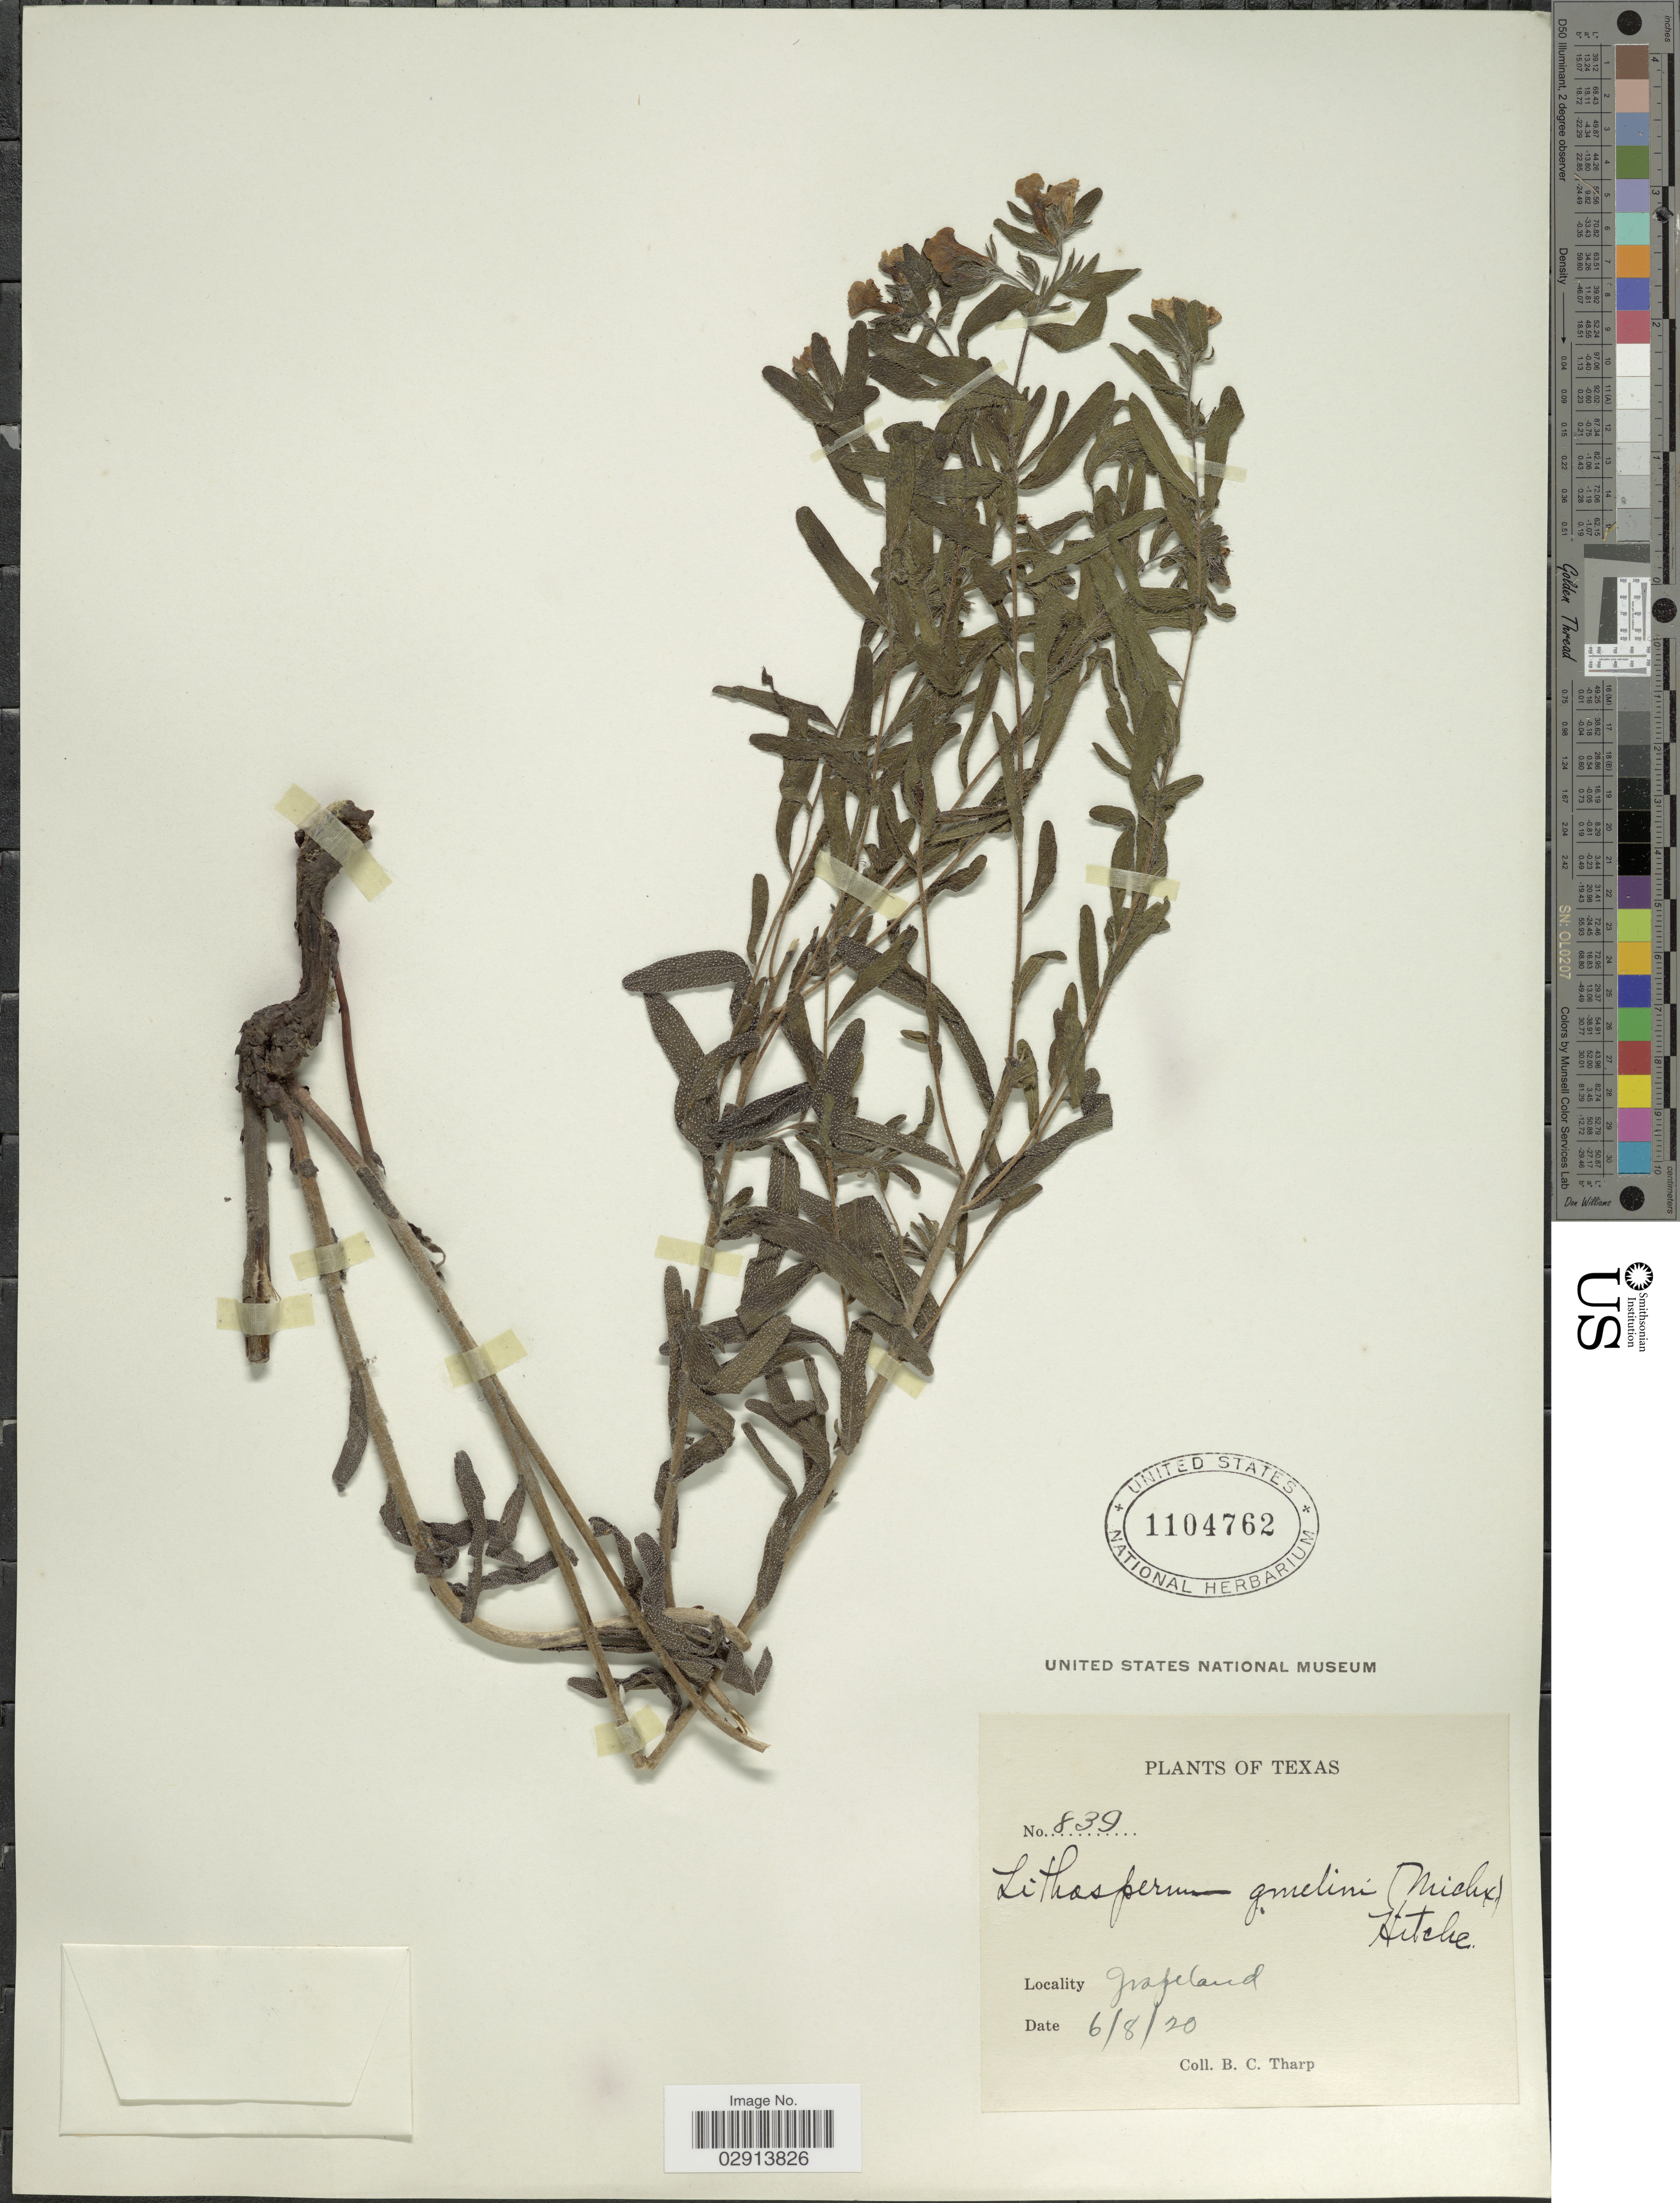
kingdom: Plantae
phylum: Tracheophyta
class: Magnoliopsida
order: Boraginales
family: Boraginaceae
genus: Lithospermum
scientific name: Lithospermum caroliniense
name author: (J.F. Gmel.) MacMill.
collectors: B. C. Tharp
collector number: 839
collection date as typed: Transcribed d/m/y: 8/6/20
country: United States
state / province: Texas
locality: Grapeland.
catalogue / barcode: US 1104762